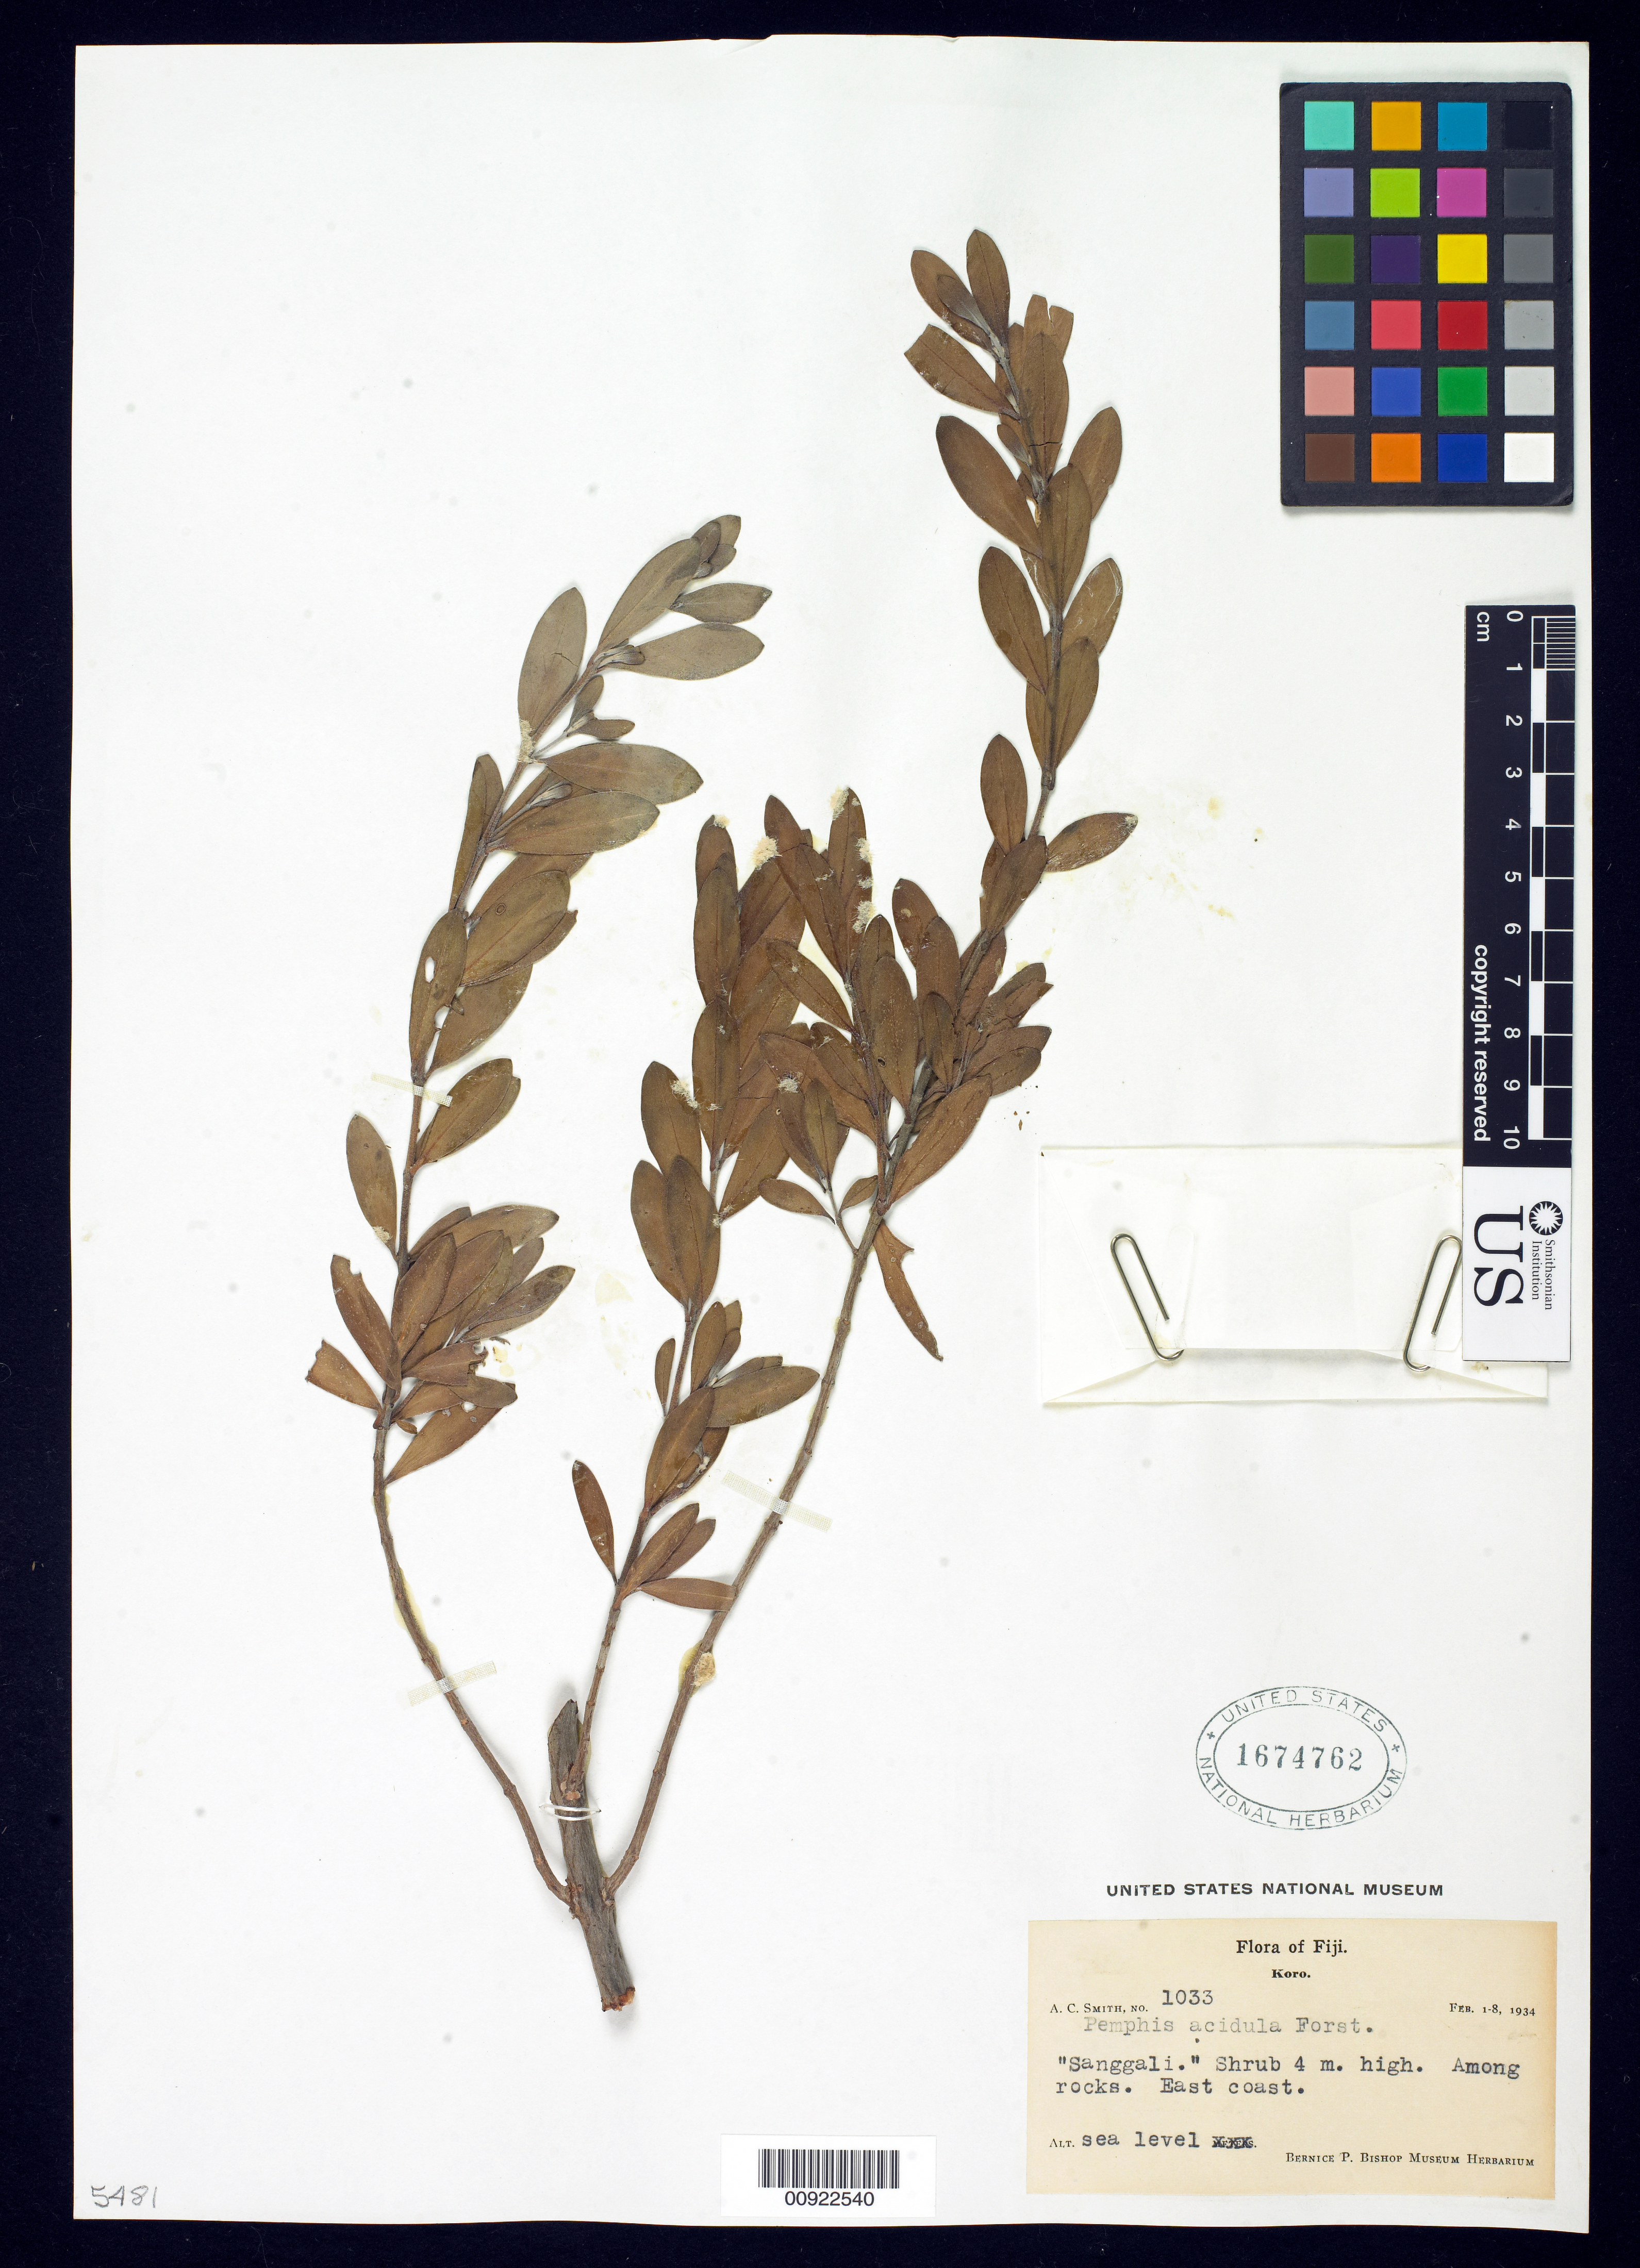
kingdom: Plantae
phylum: Tracheophyta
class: Magnoliopsida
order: Myrtales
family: Lythraceae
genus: Pemphis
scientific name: Pemphis acidula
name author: J.R. Forst. & G. Forst.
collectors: C. A. Smith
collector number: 1033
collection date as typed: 01 Feb 1934 to 08 Feb 1934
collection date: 1934-02-01/1934-02-08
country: Fiji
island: Koro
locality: E coast.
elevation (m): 0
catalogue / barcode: US 1674762